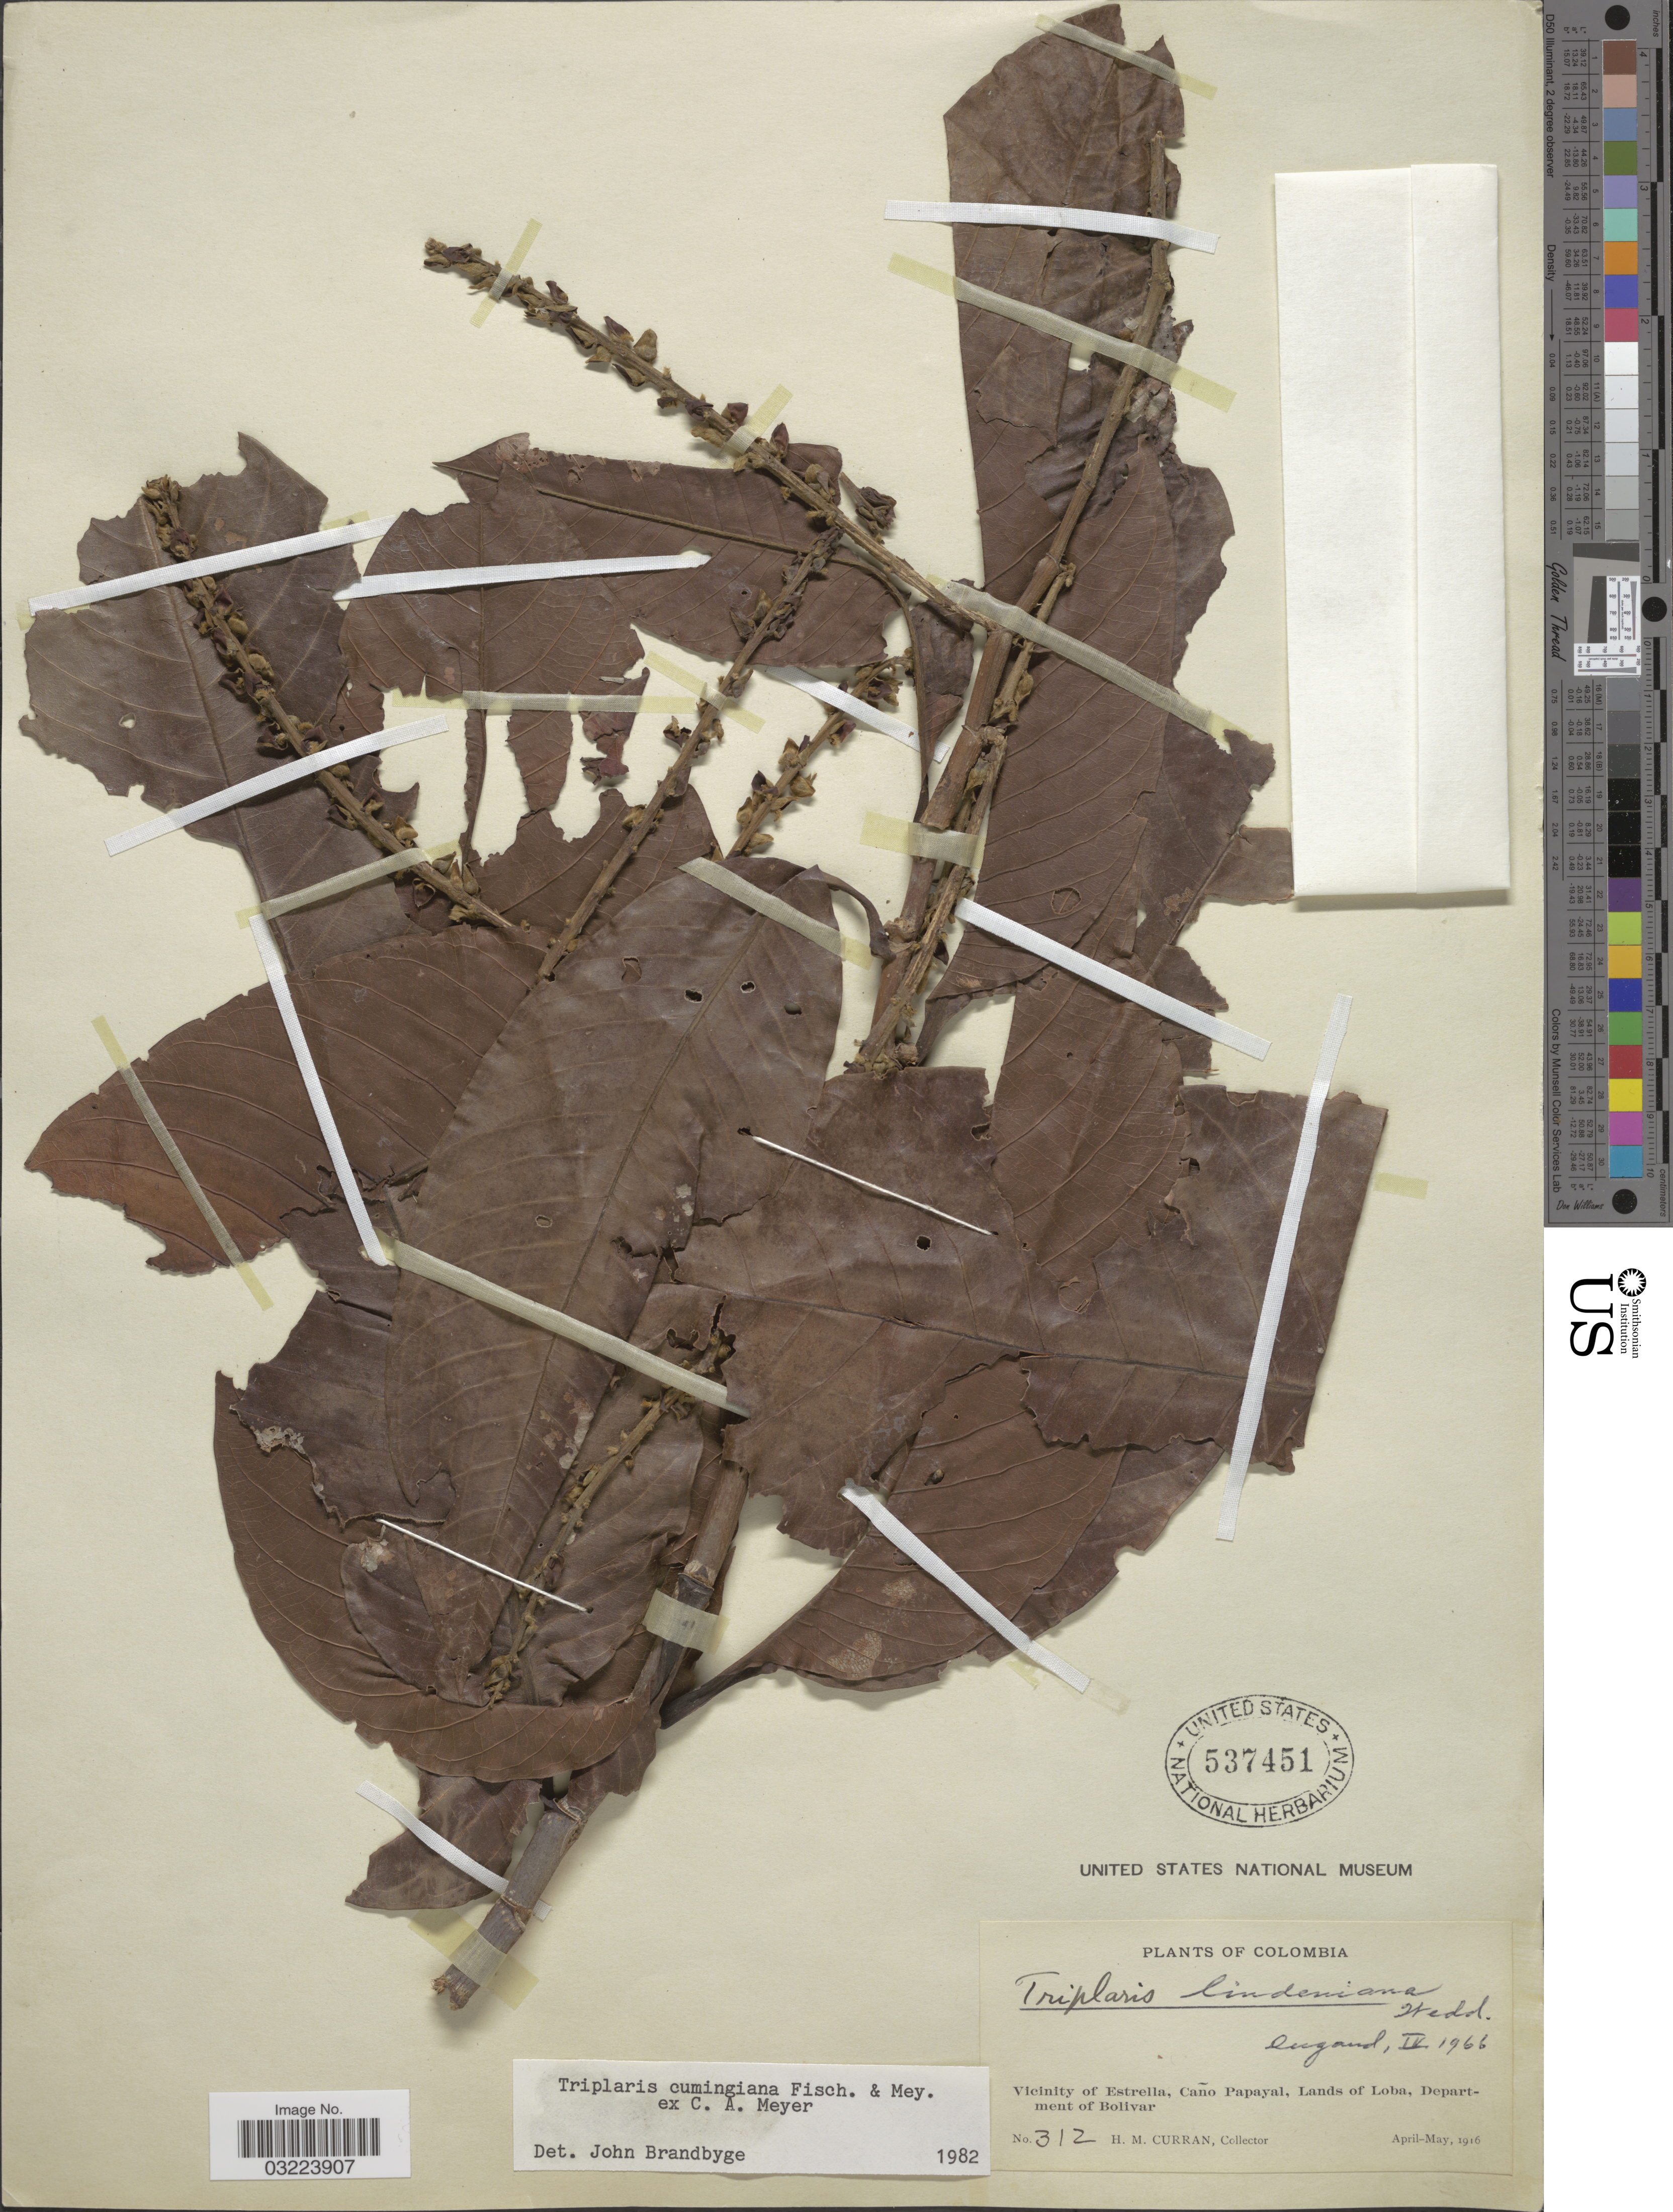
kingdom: Plantae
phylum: Tracheophyta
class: Magnoliopsida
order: Caryophyllales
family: Polygonaceae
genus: Triplaris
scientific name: Triplaris cumingiana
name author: Fisch. & C.A. Mey. ex C.A. Mey.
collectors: H. M. Curran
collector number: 312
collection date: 1916-04/1916-05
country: Colombia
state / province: Bolívar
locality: Vicinity of Estrella, Caño Papayal, Lands of Loba, Department of Bolivar.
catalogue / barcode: US 537451